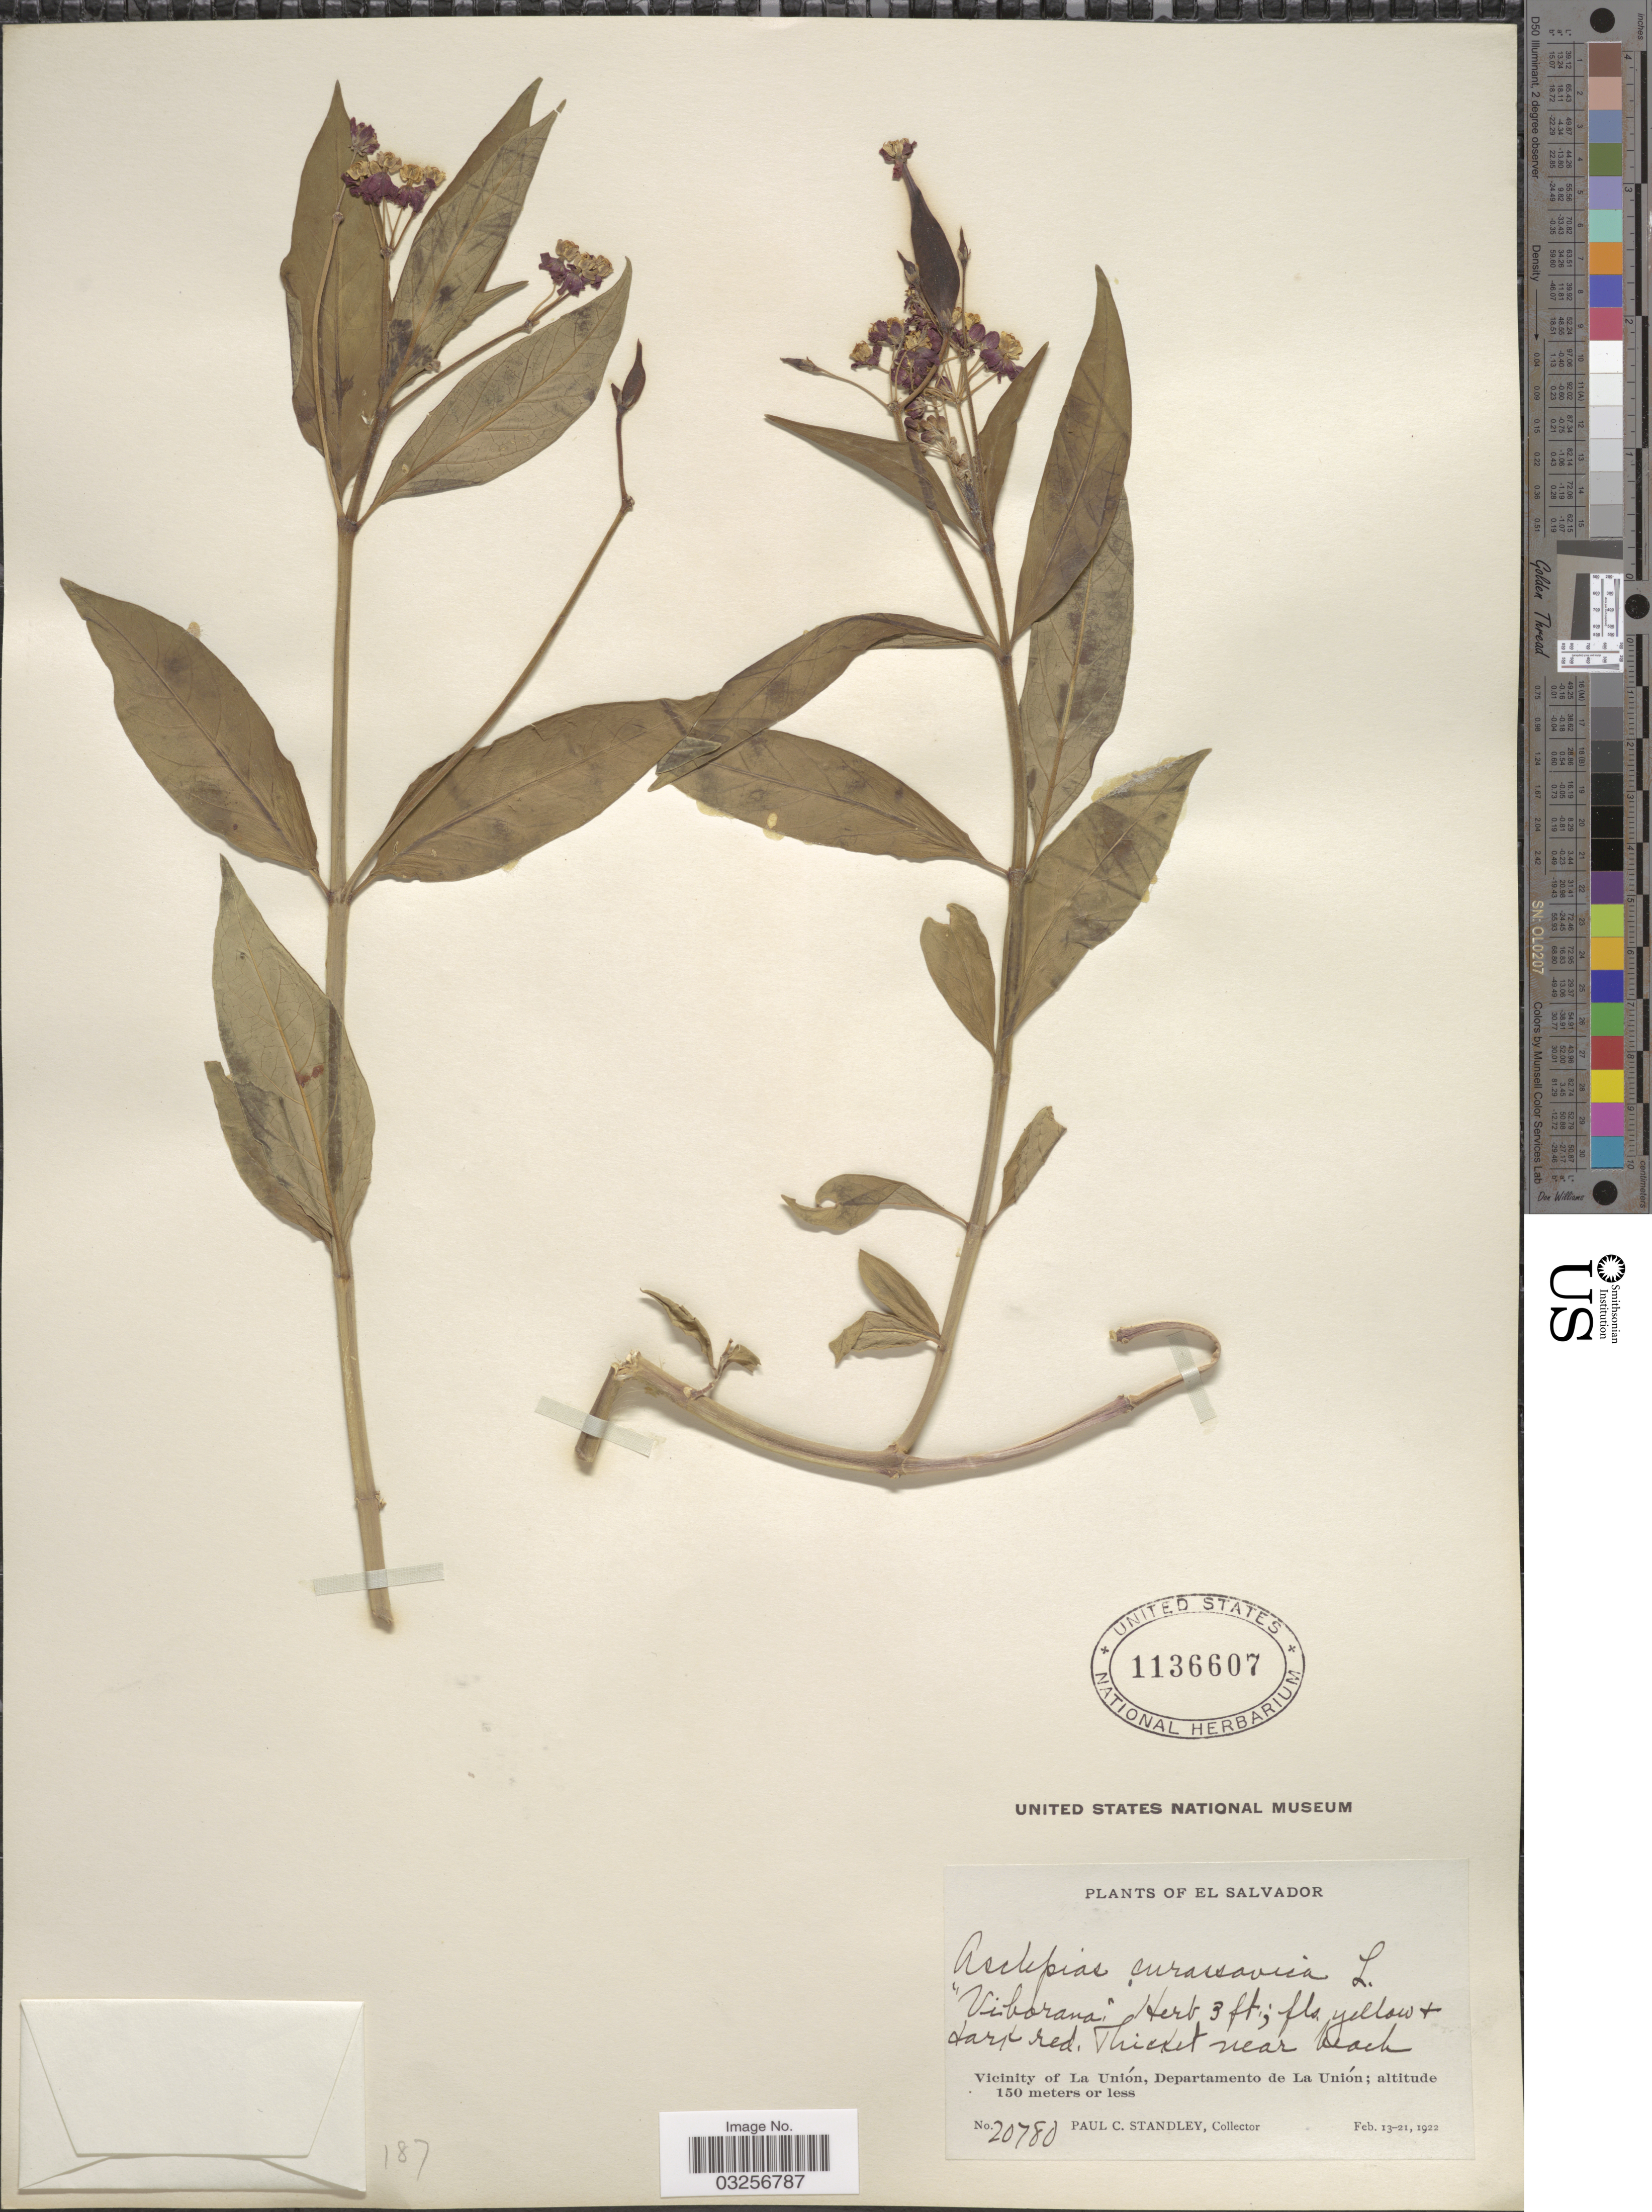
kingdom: Plantae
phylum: Tracheophyta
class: Magnoliopsida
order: Gentianales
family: Apocynaceae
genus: Asclepias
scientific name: Asclepias curassavica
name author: L.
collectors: P. C. Standley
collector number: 20780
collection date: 1922-02-13/1922-02-21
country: El Salvador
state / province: La Union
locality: Vicinity of La Unión, Departamento de La Unión.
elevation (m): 0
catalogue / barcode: US 1136607